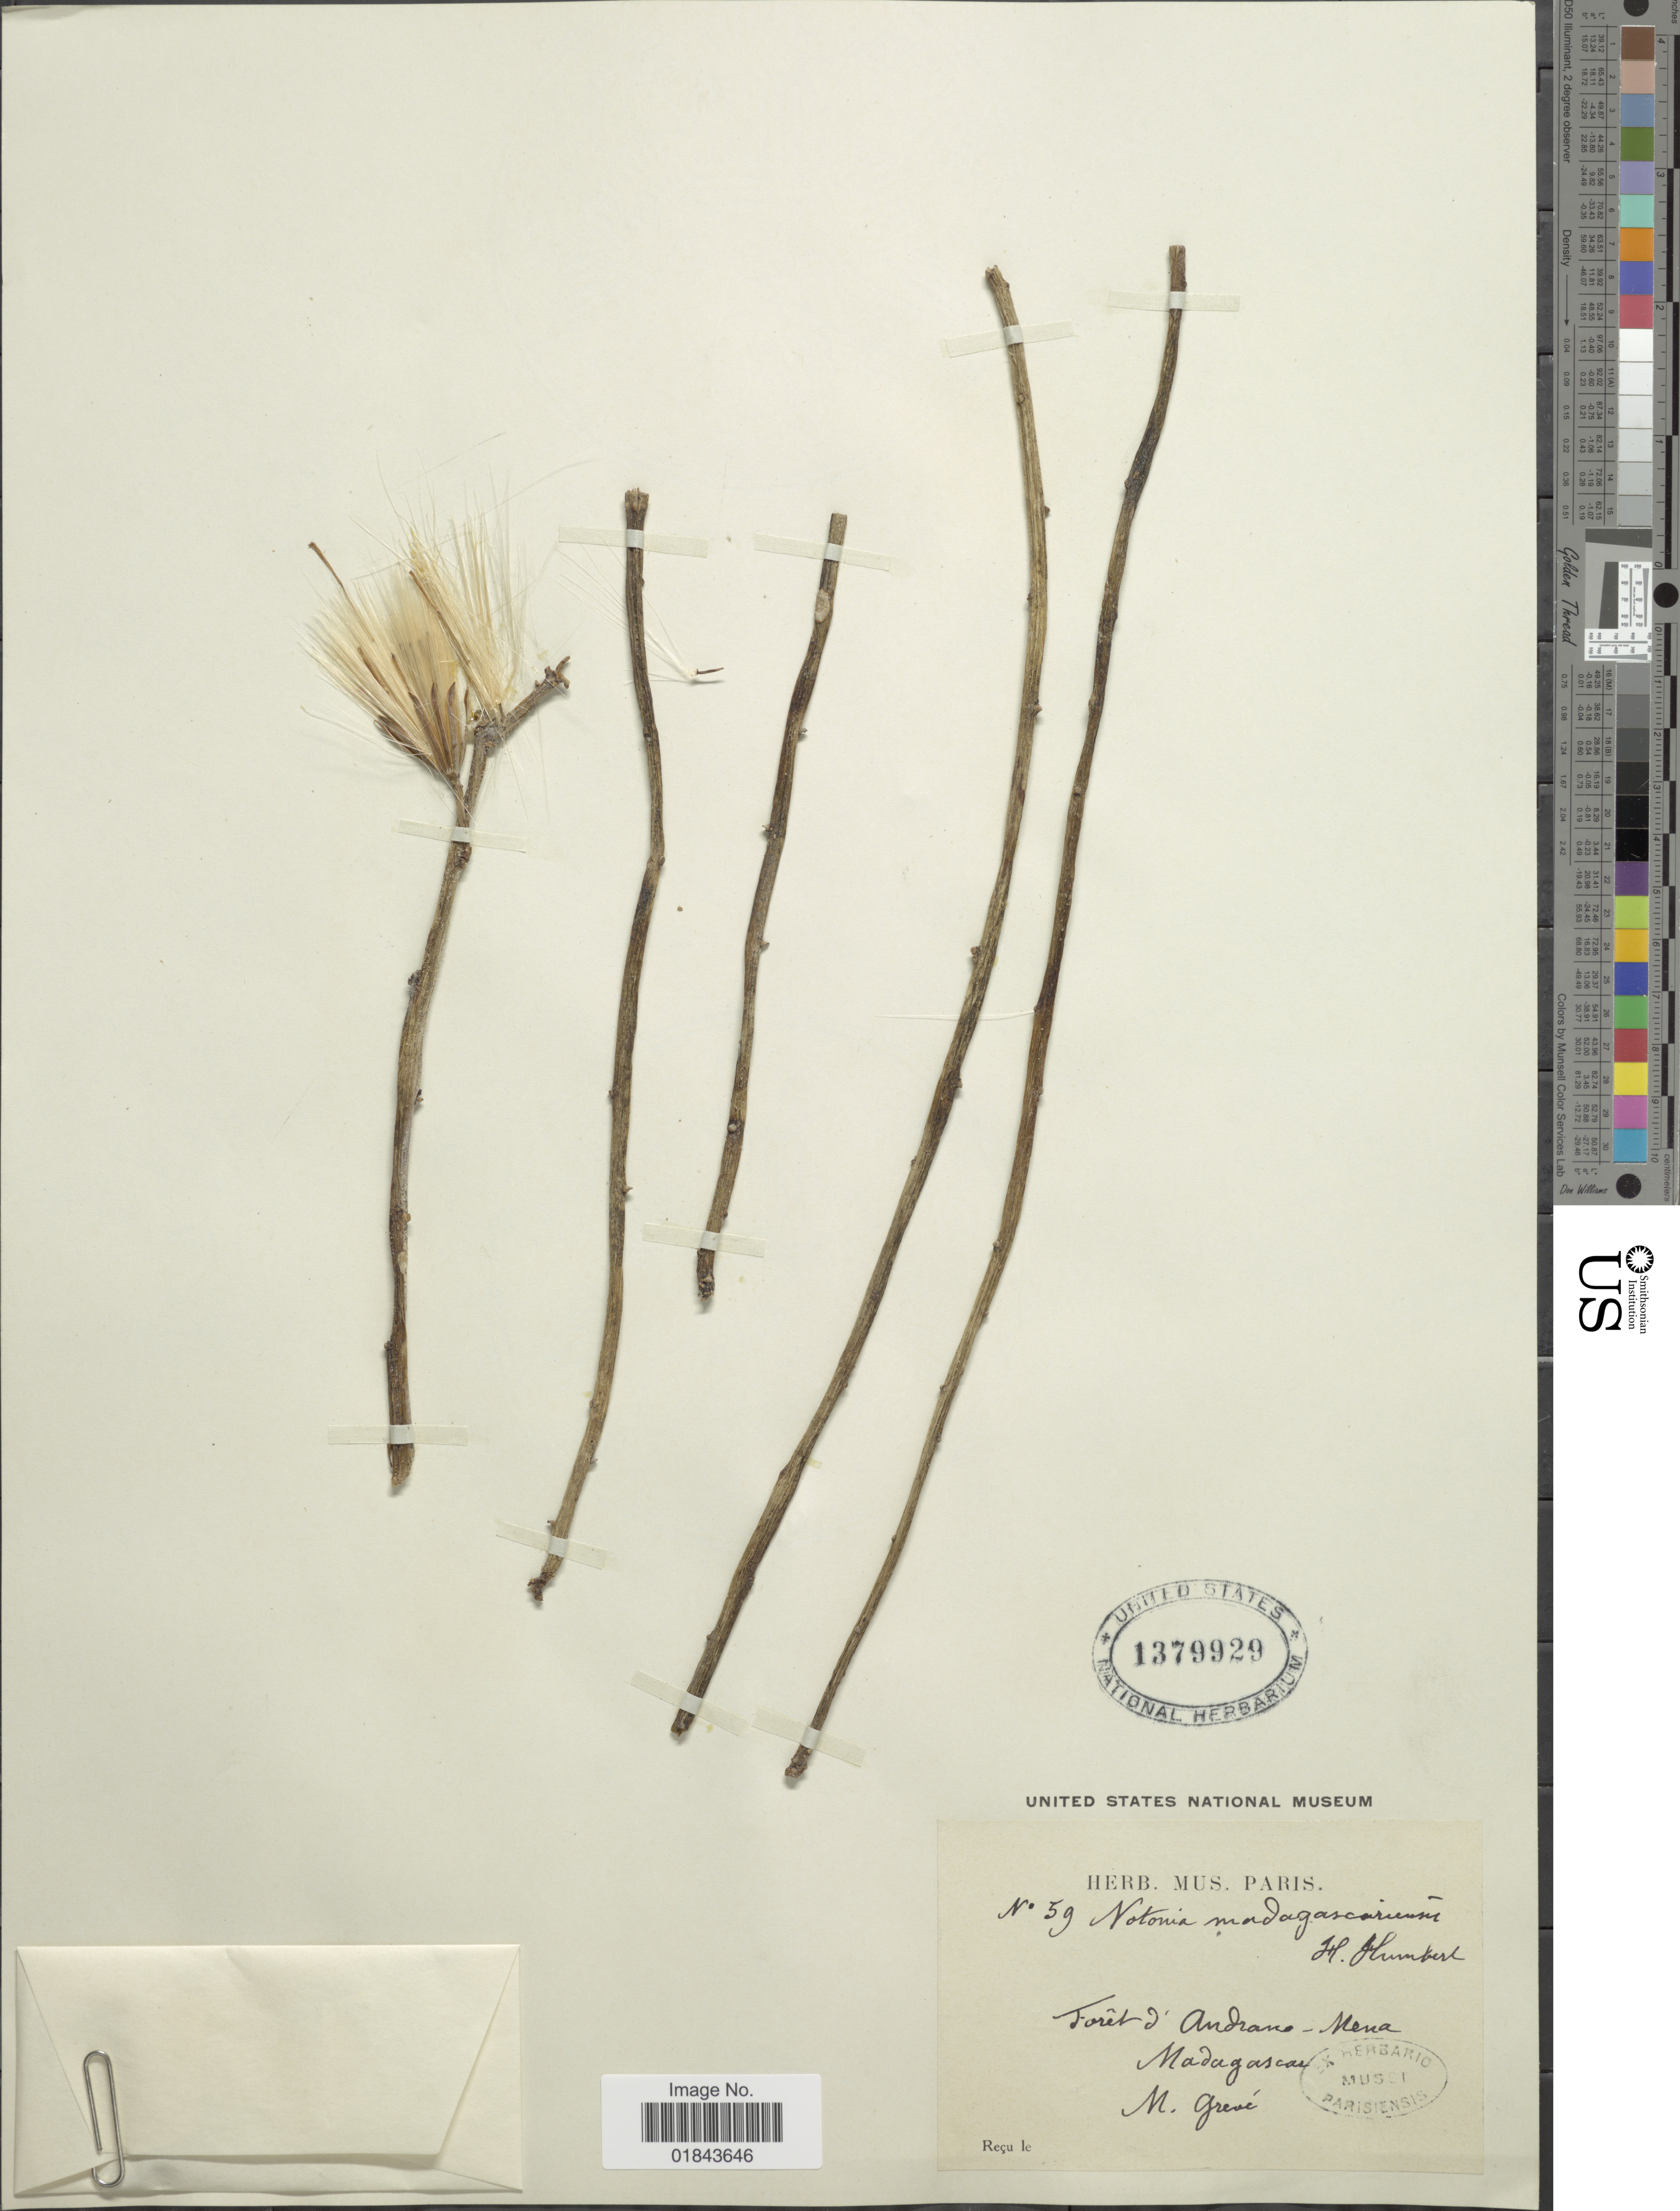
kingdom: Plantae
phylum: Tracheophyta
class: Magnoliopsida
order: Asterales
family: Asteraceae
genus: Notonia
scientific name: Notonia madagascariensis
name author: Humbert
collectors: M. Greve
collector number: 59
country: Madagascar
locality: Forest d' Andrano, Mena, Madagascar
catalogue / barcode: US 1379929